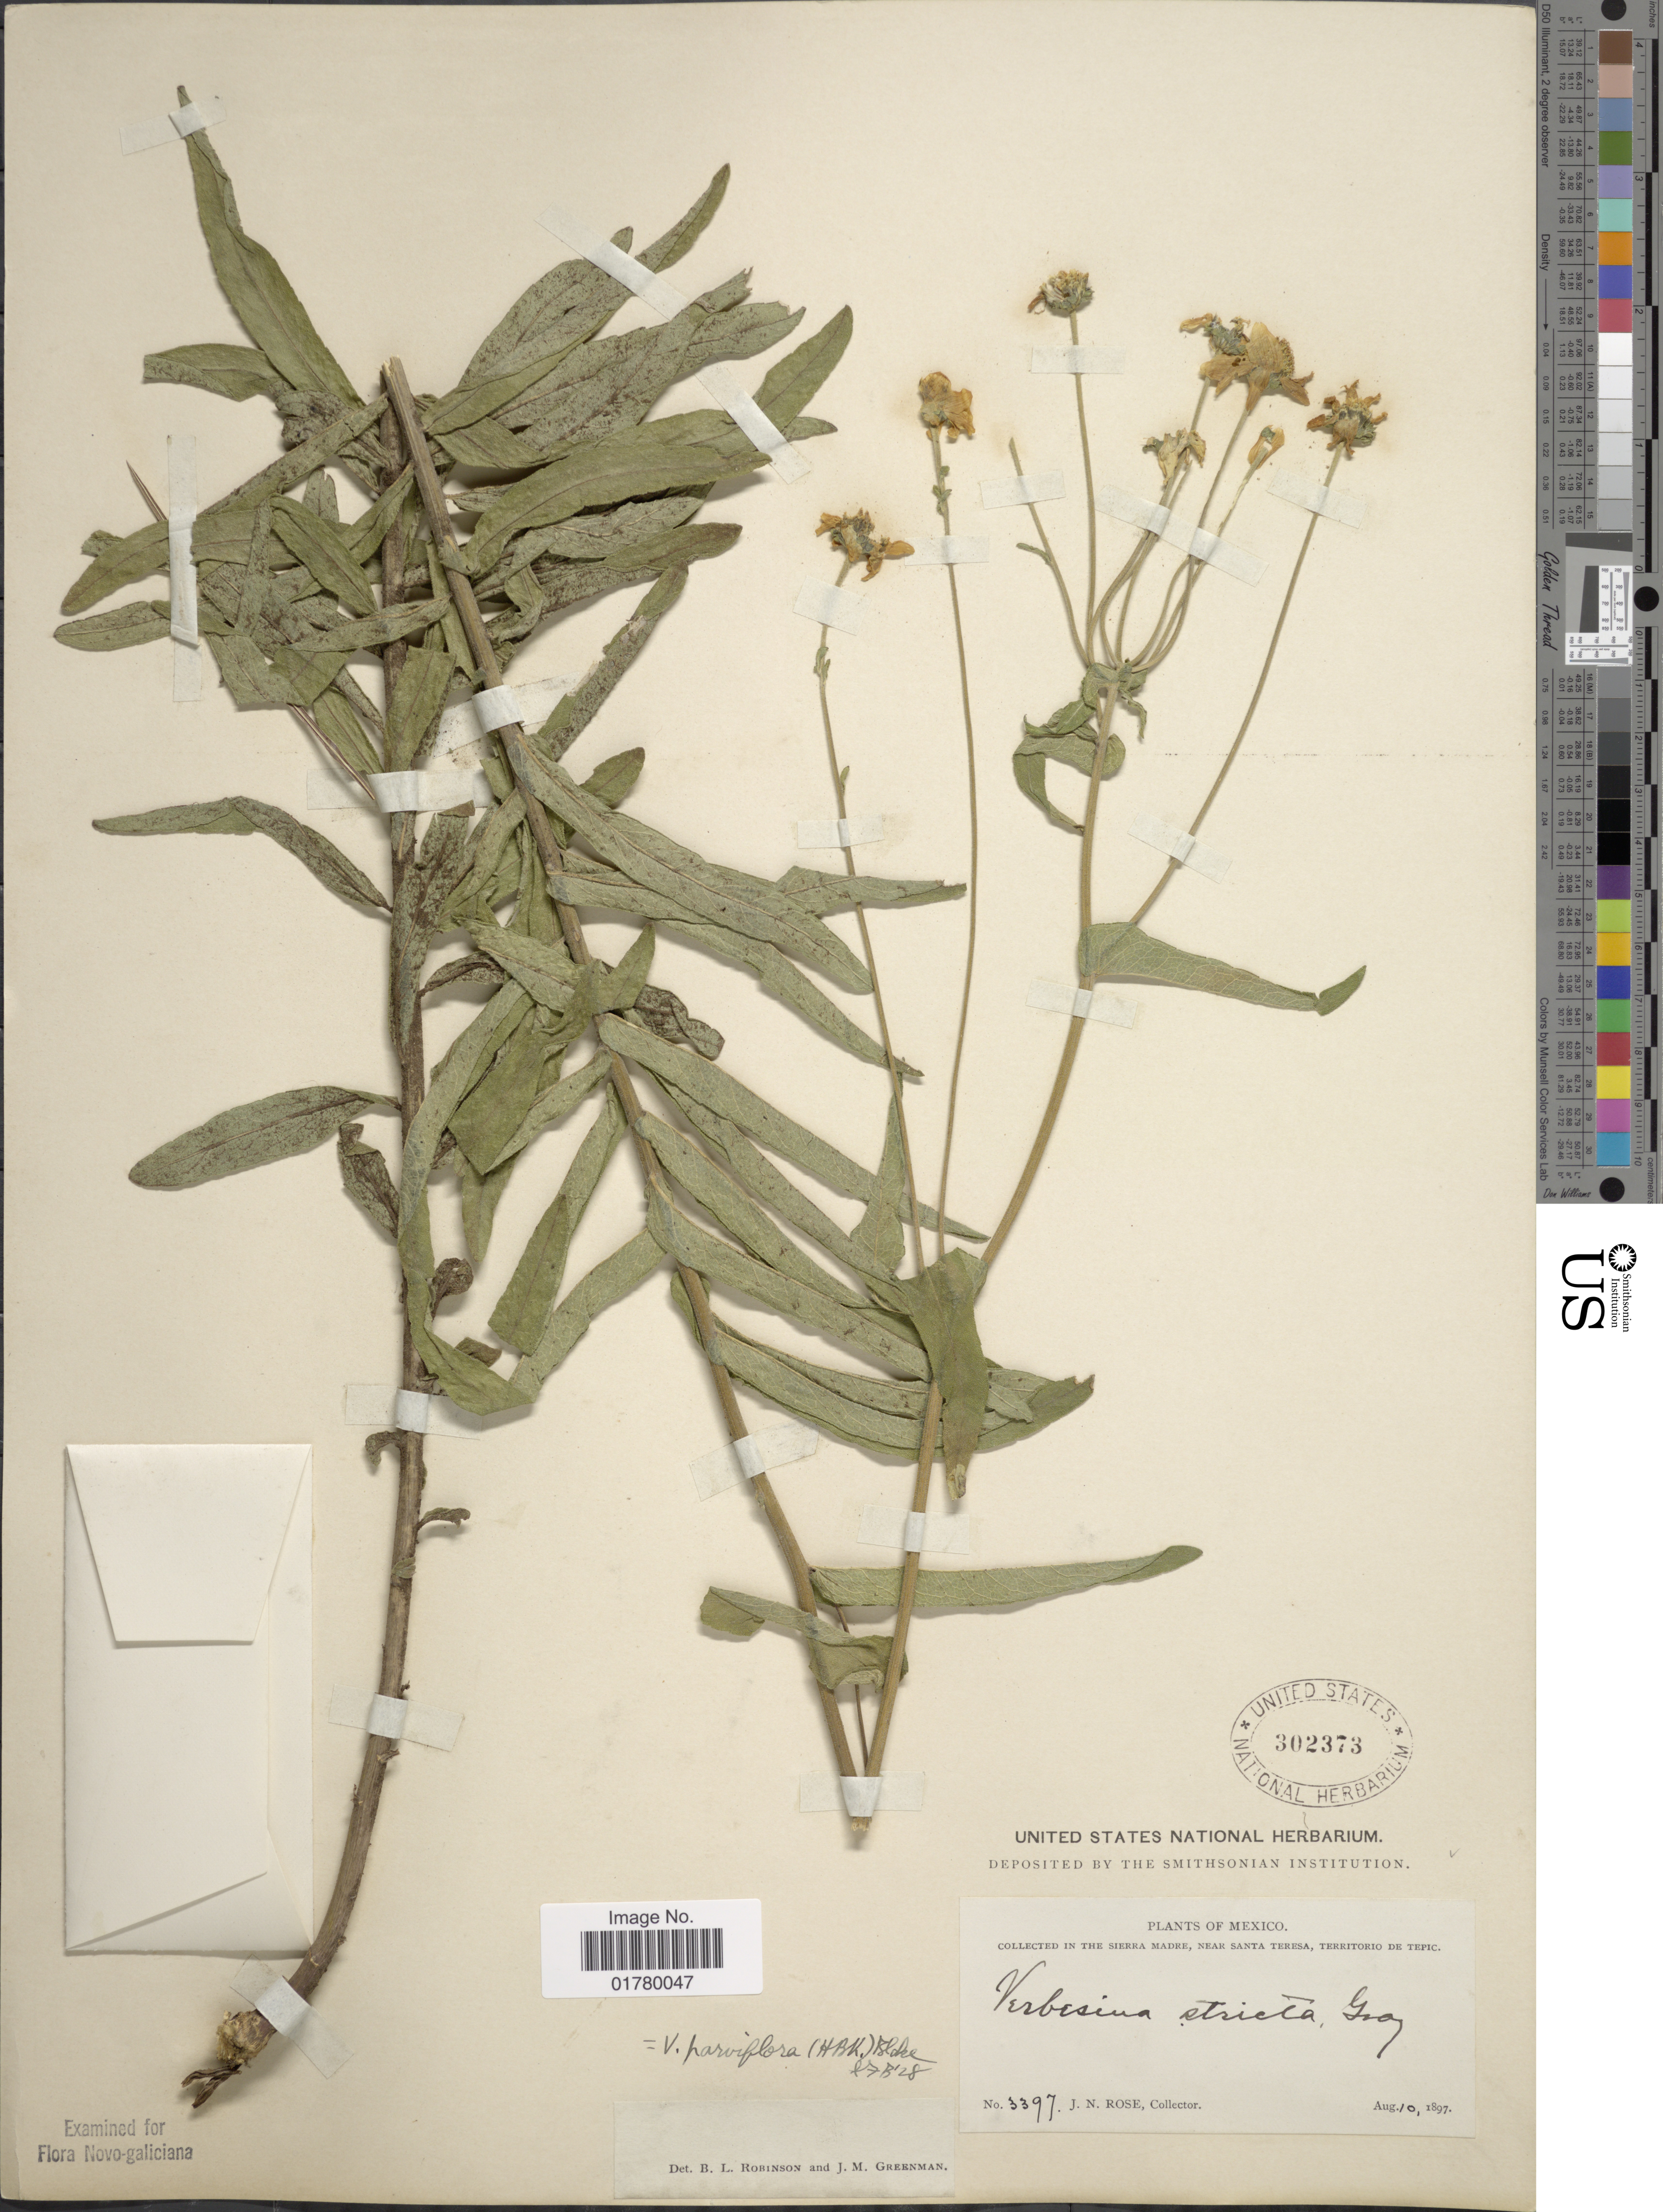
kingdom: Plantae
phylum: Tracheophyta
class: Magnoliopsida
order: Asterales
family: Asteraceae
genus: Verbesina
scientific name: Verbesina parviflora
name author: (Kunth) S.F. Blake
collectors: J. N. Rose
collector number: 3397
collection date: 1897-08-10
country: Mexico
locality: In the Sierra Madre, near Santa Teresa, Territorio de Tepic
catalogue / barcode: US 302373